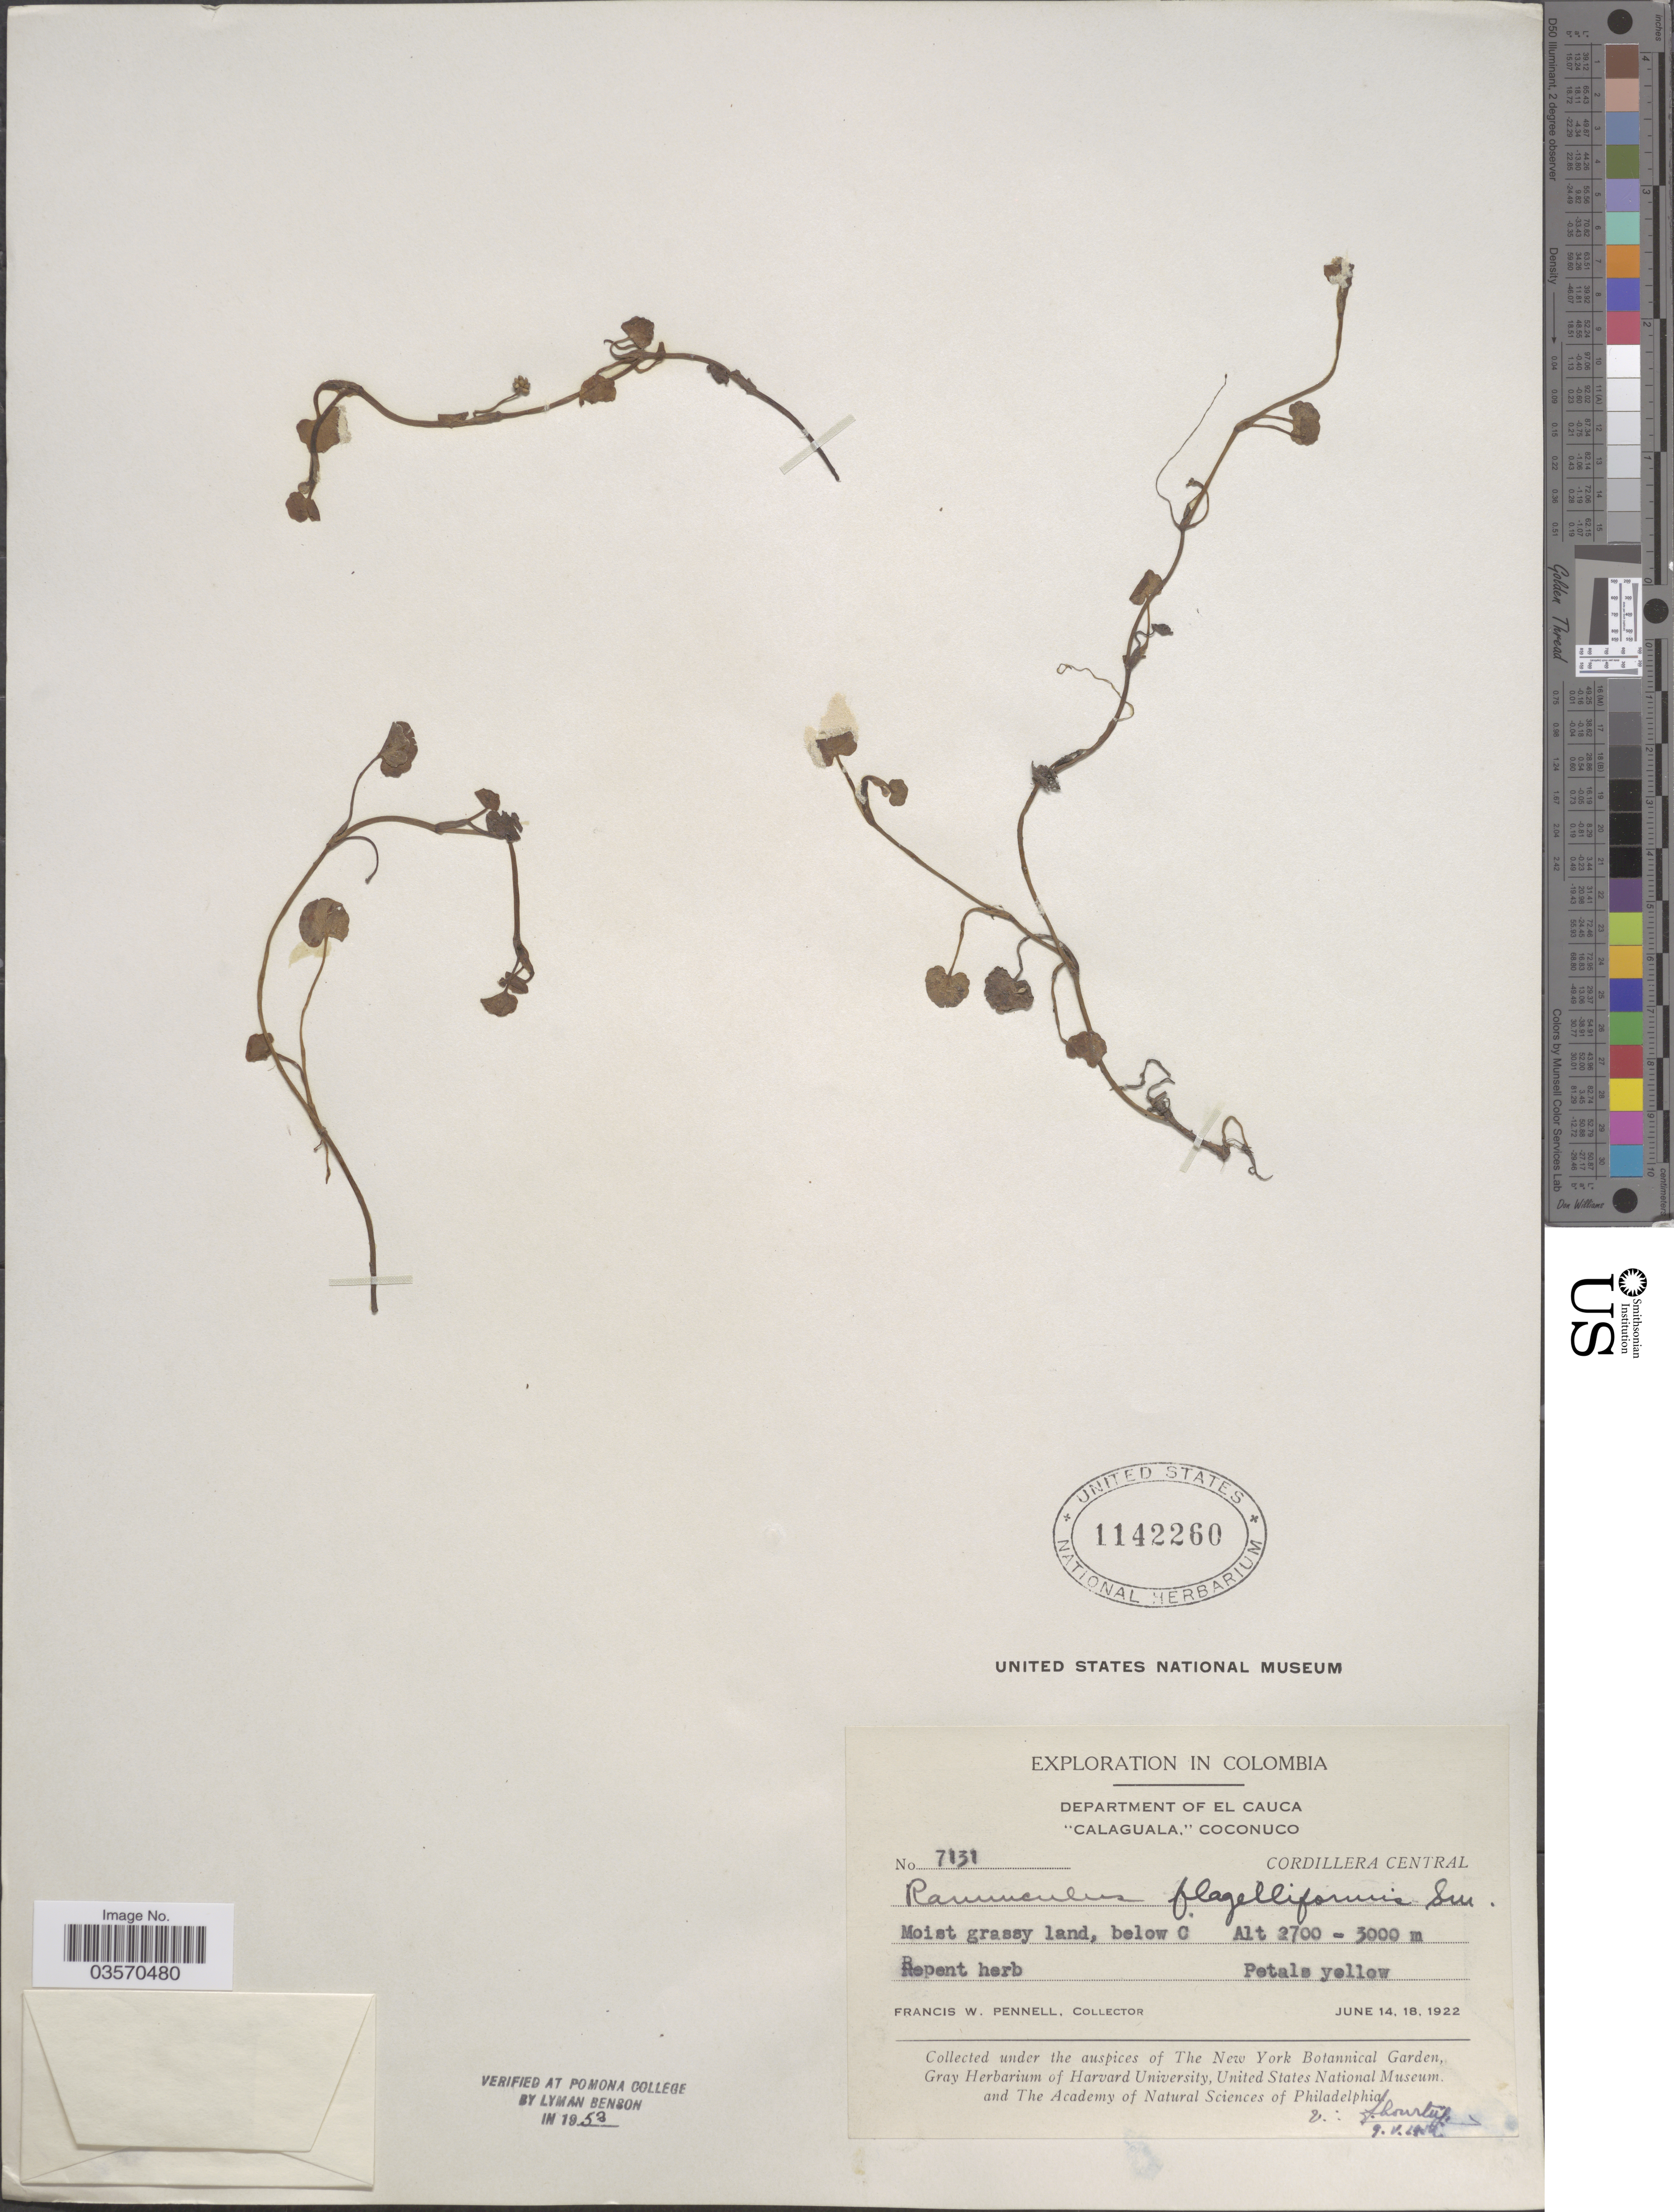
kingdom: Plantae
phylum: Tracheophyta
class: Magnoliopsida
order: Ranunculales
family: Ranunculaceae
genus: Ranunculus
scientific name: Ranunculus flagelliformis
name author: Sm.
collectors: F. W. Pennell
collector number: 7131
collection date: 1922-06-14/1922-06-18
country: Colombia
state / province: Cauca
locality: Department of El Cauca. "Calaguala," Coconuco. Cordillera Central. Moist grassy land, below C.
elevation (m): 2700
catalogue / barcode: US 1142260